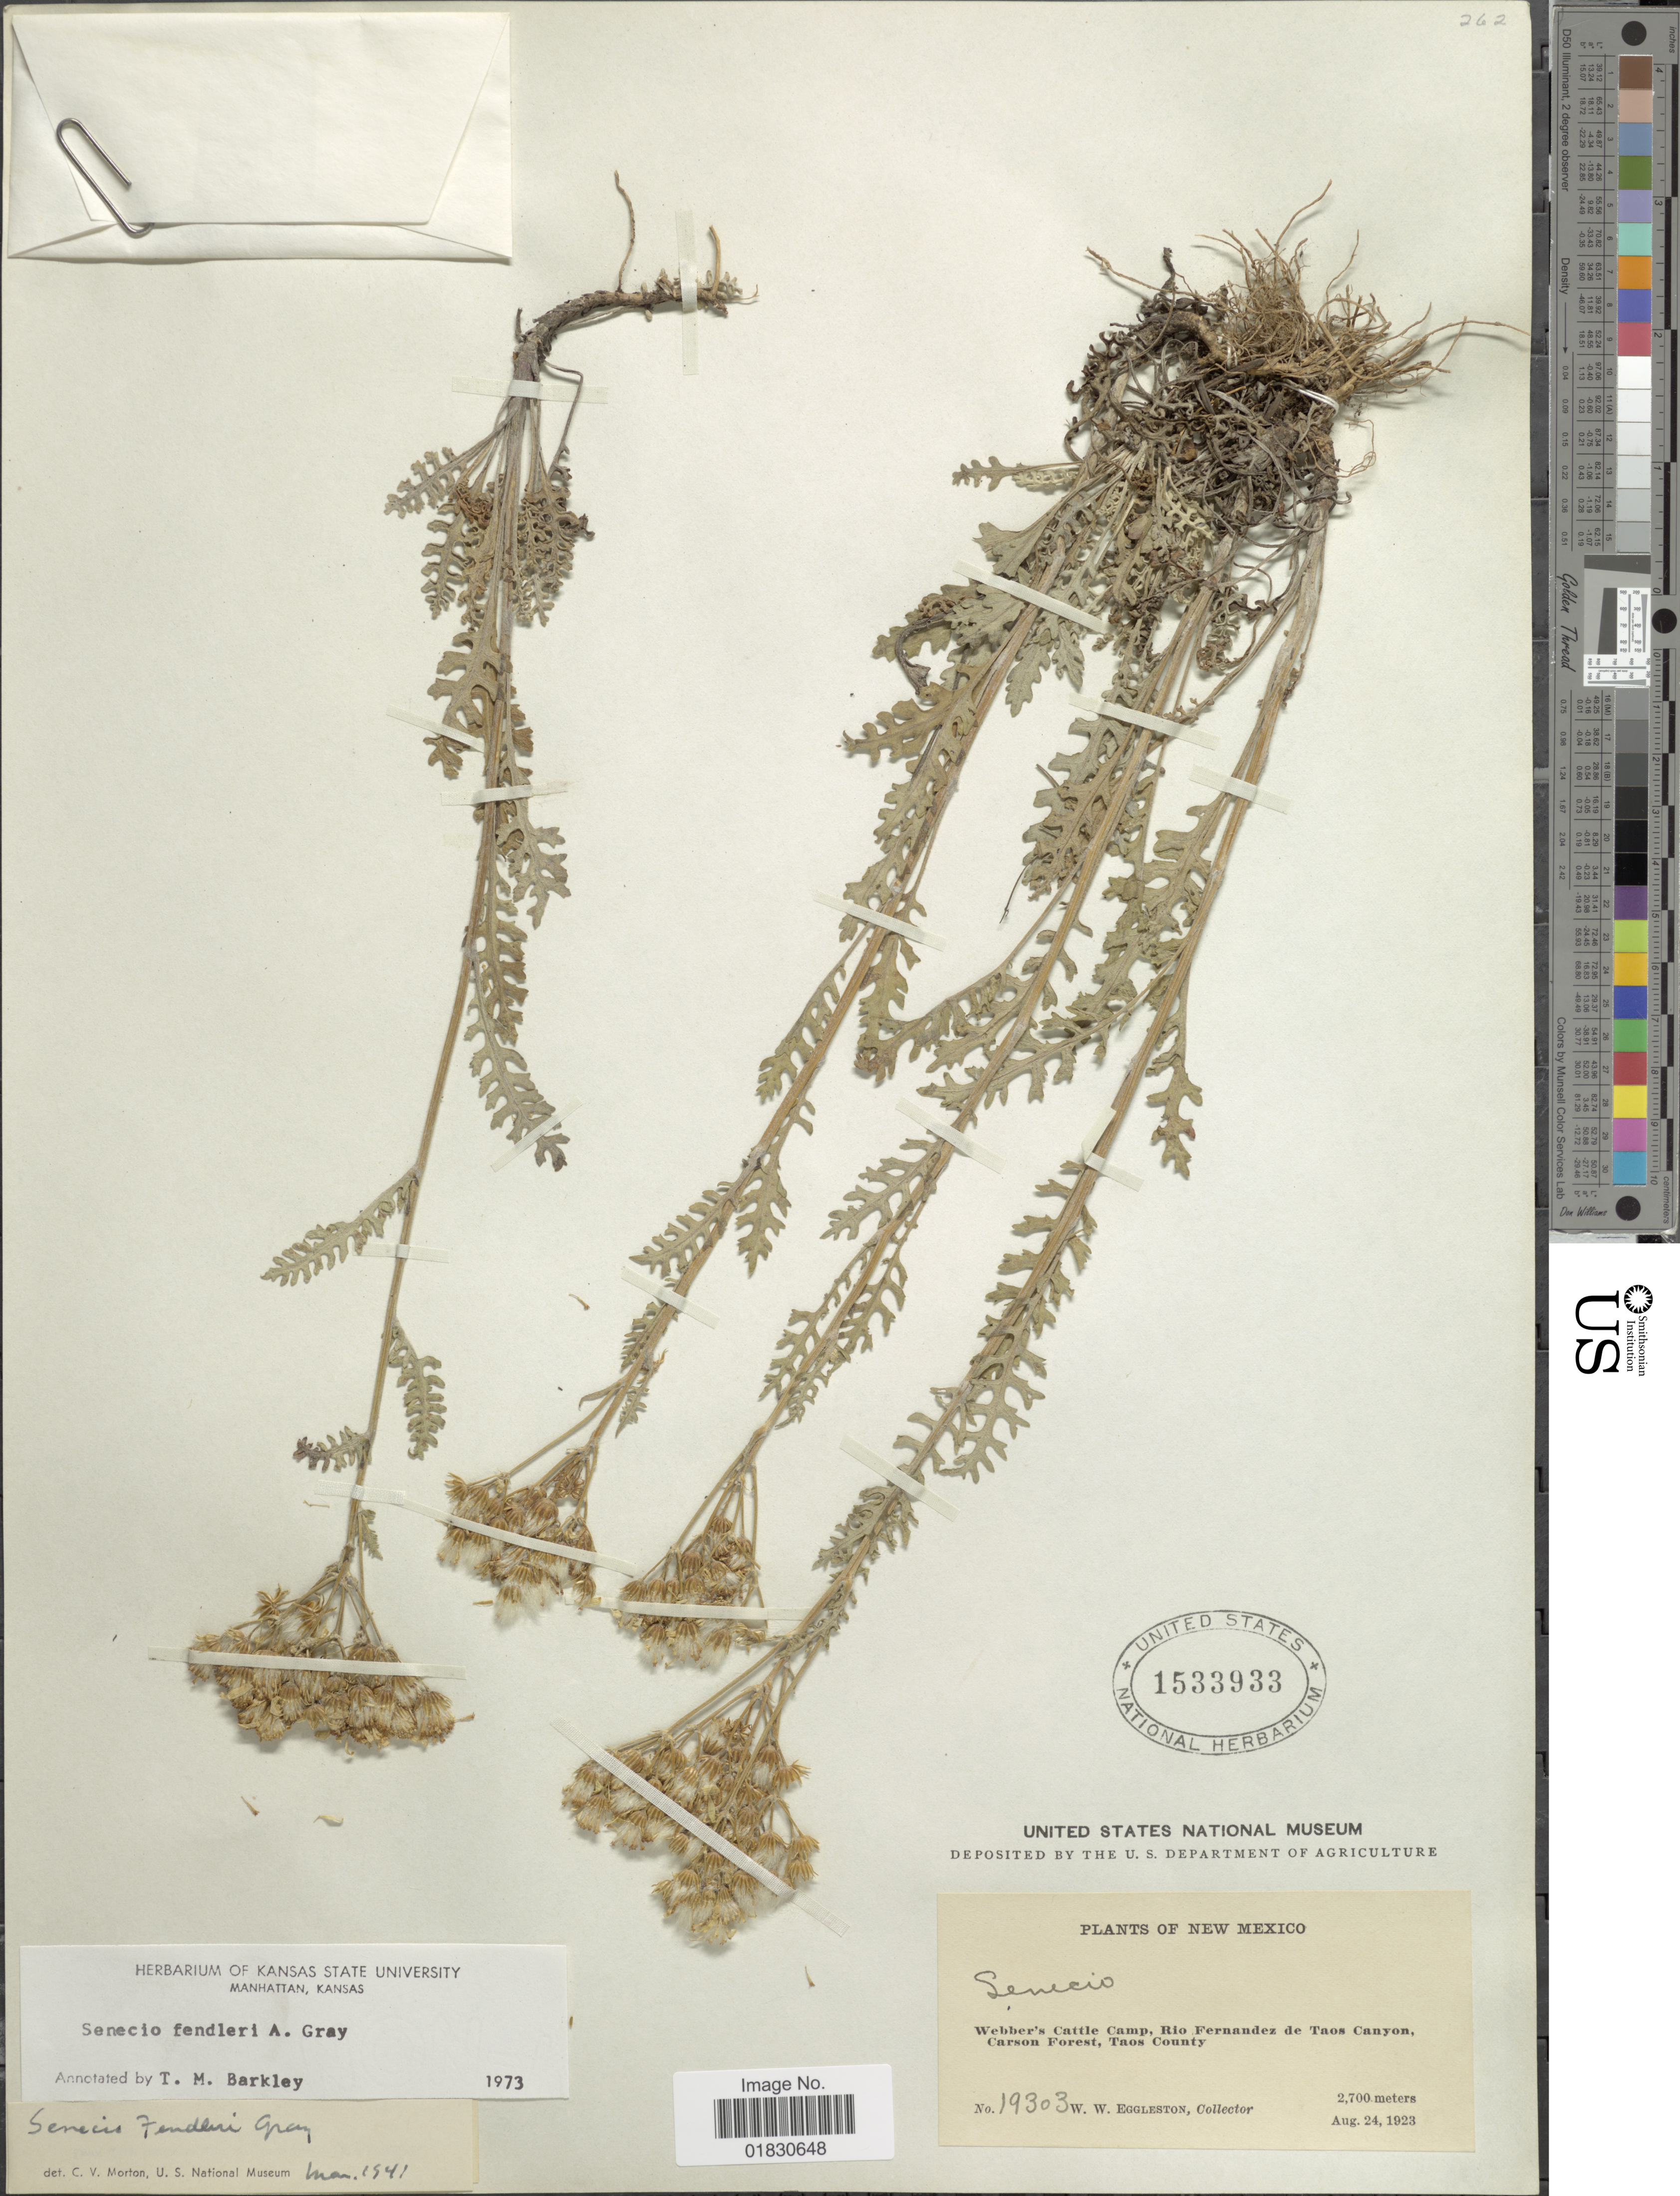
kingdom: Plantae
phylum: Tracheophyta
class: Magnoliopsida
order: Asterales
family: Asteraceae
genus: Packera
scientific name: Packera fendleri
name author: (A. Gray) W.A. Weber & Á. Löve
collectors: W. W. Eggleston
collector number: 190303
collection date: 1923-08-24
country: United States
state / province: New Mexico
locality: Webber's Cattle Camp, Rio Fernandez de Taos Canyon, Carson Forest, Taos County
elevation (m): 2700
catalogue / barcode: US 1533933